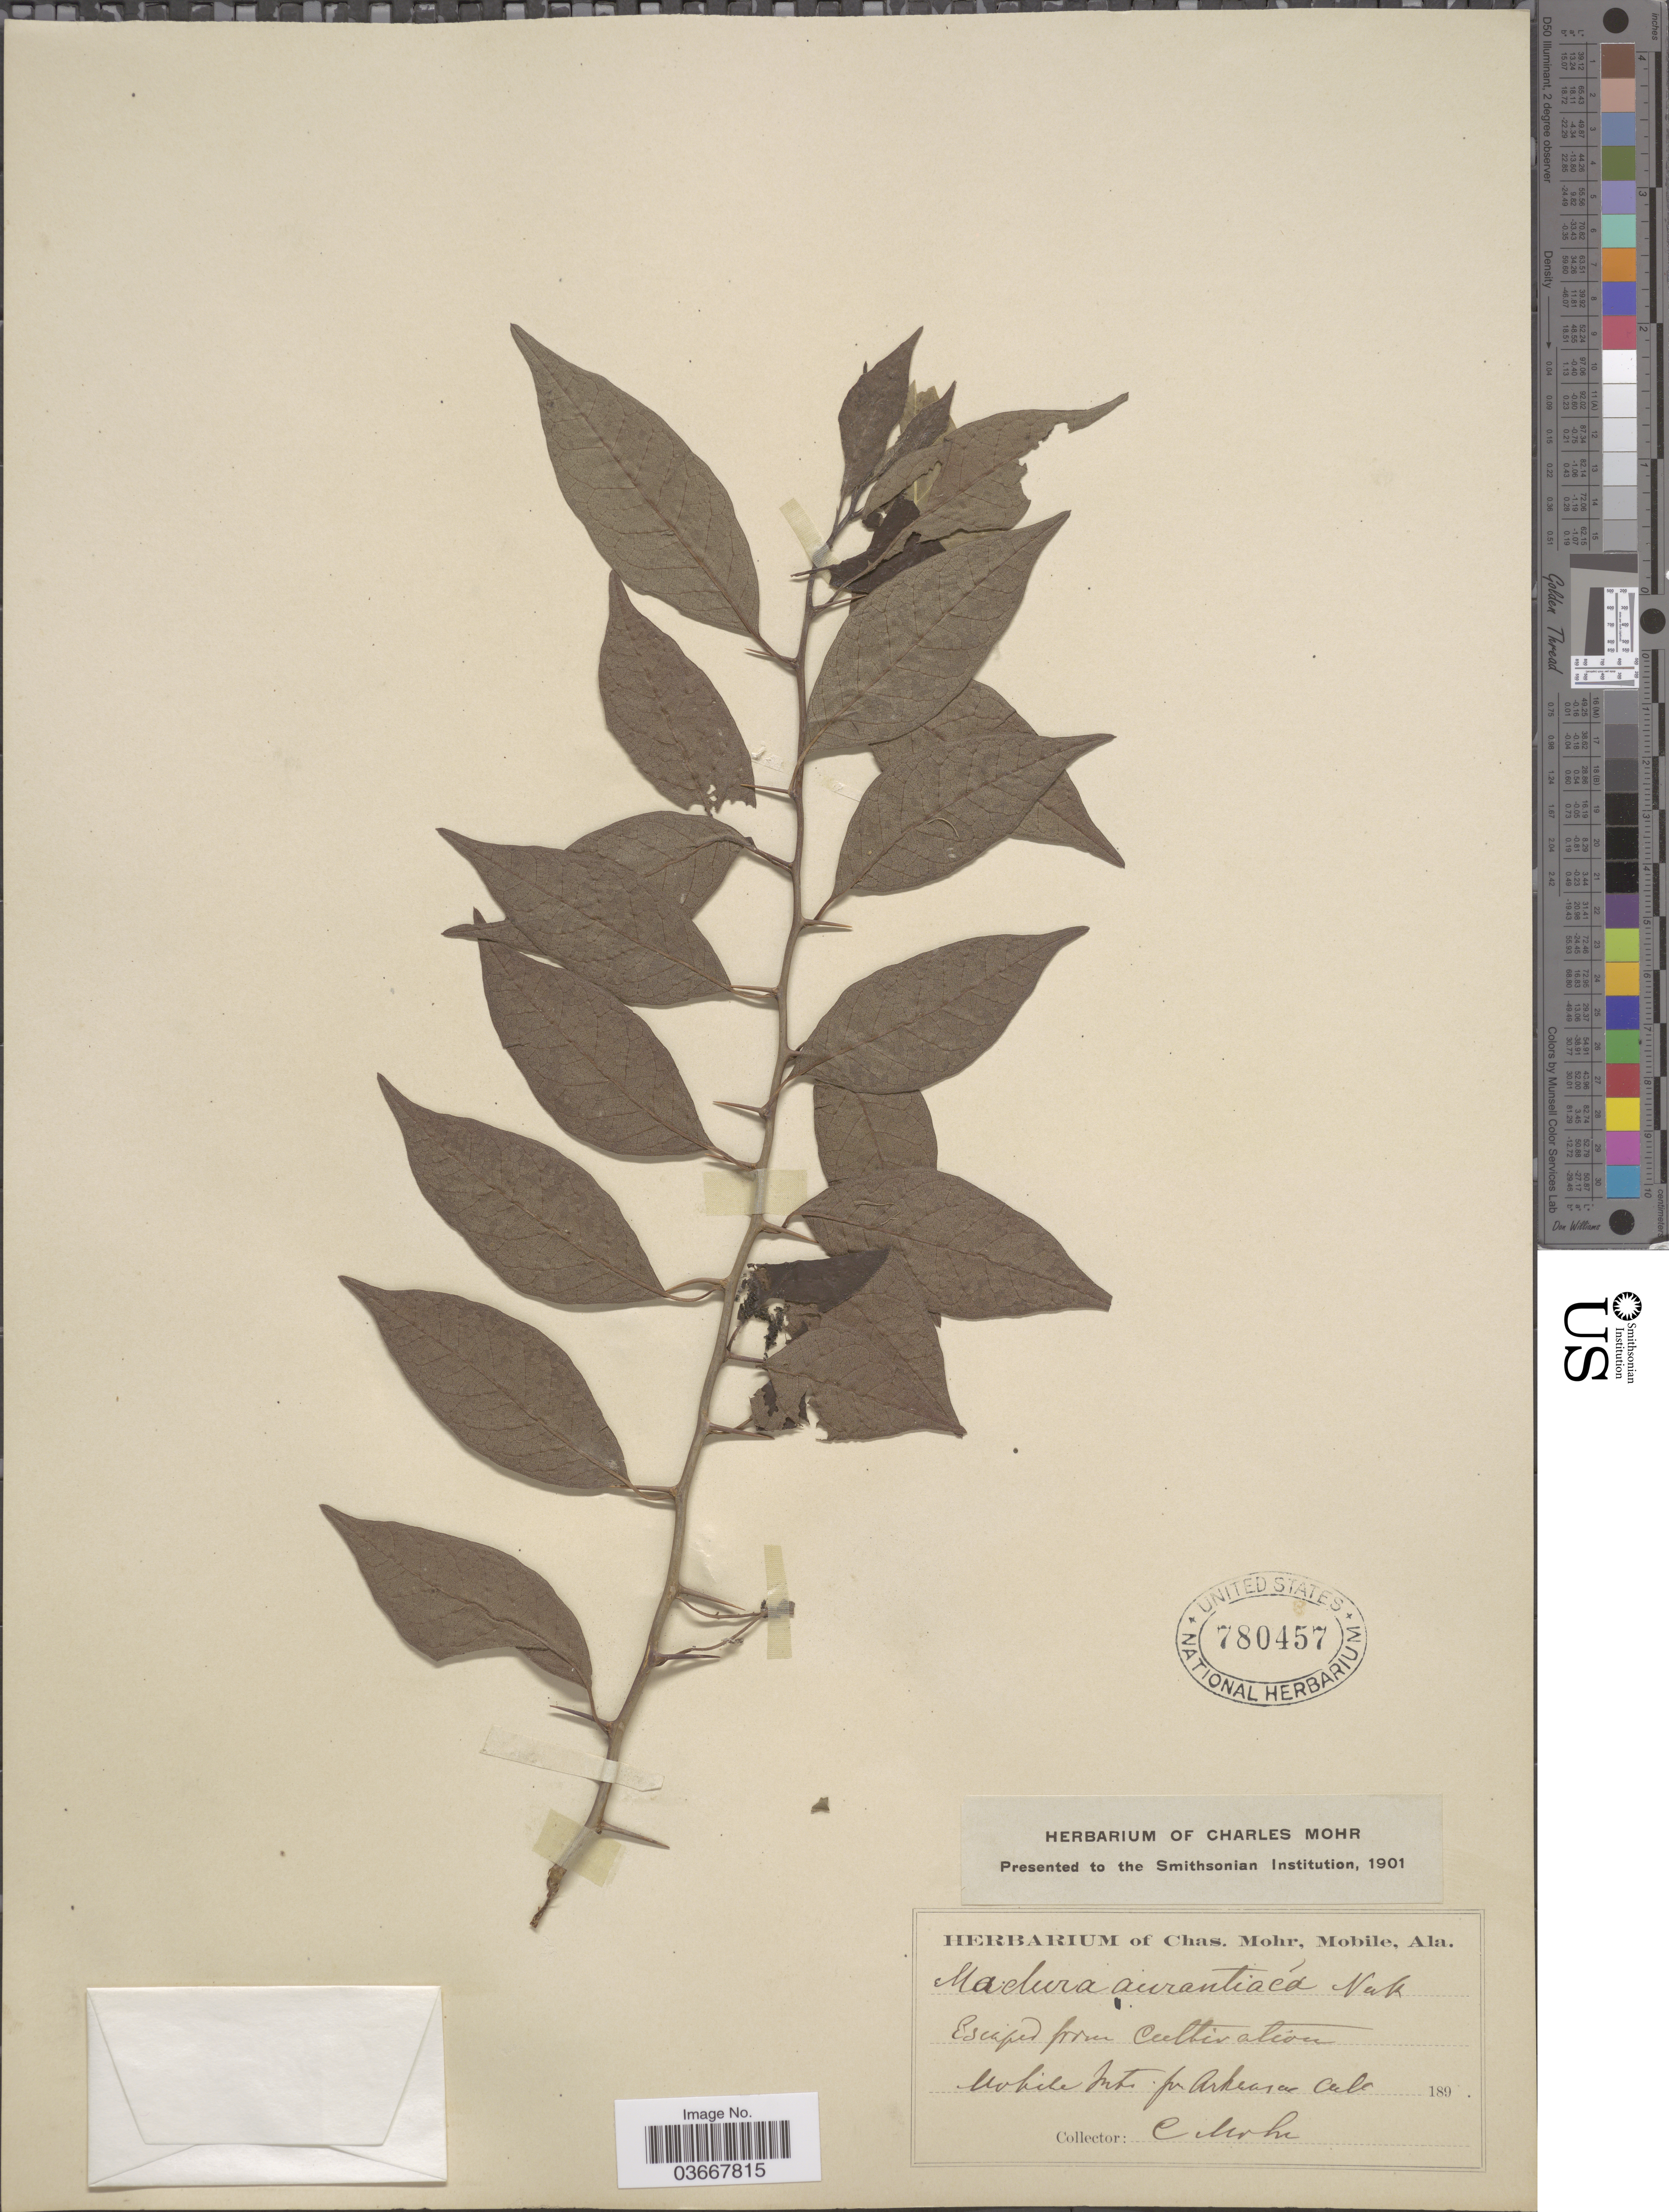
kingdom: Plantae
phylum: Tracheophyta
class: Magnoliopsida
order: Rosales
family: Moraceae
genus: Maclura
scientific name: Maclura pomifera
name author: (Raf.) C.K. Schneid.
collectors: Mohr, C. T. (herbarium)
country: United States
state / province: Arkansas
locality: Mobile Mt.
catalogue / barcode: US 780457